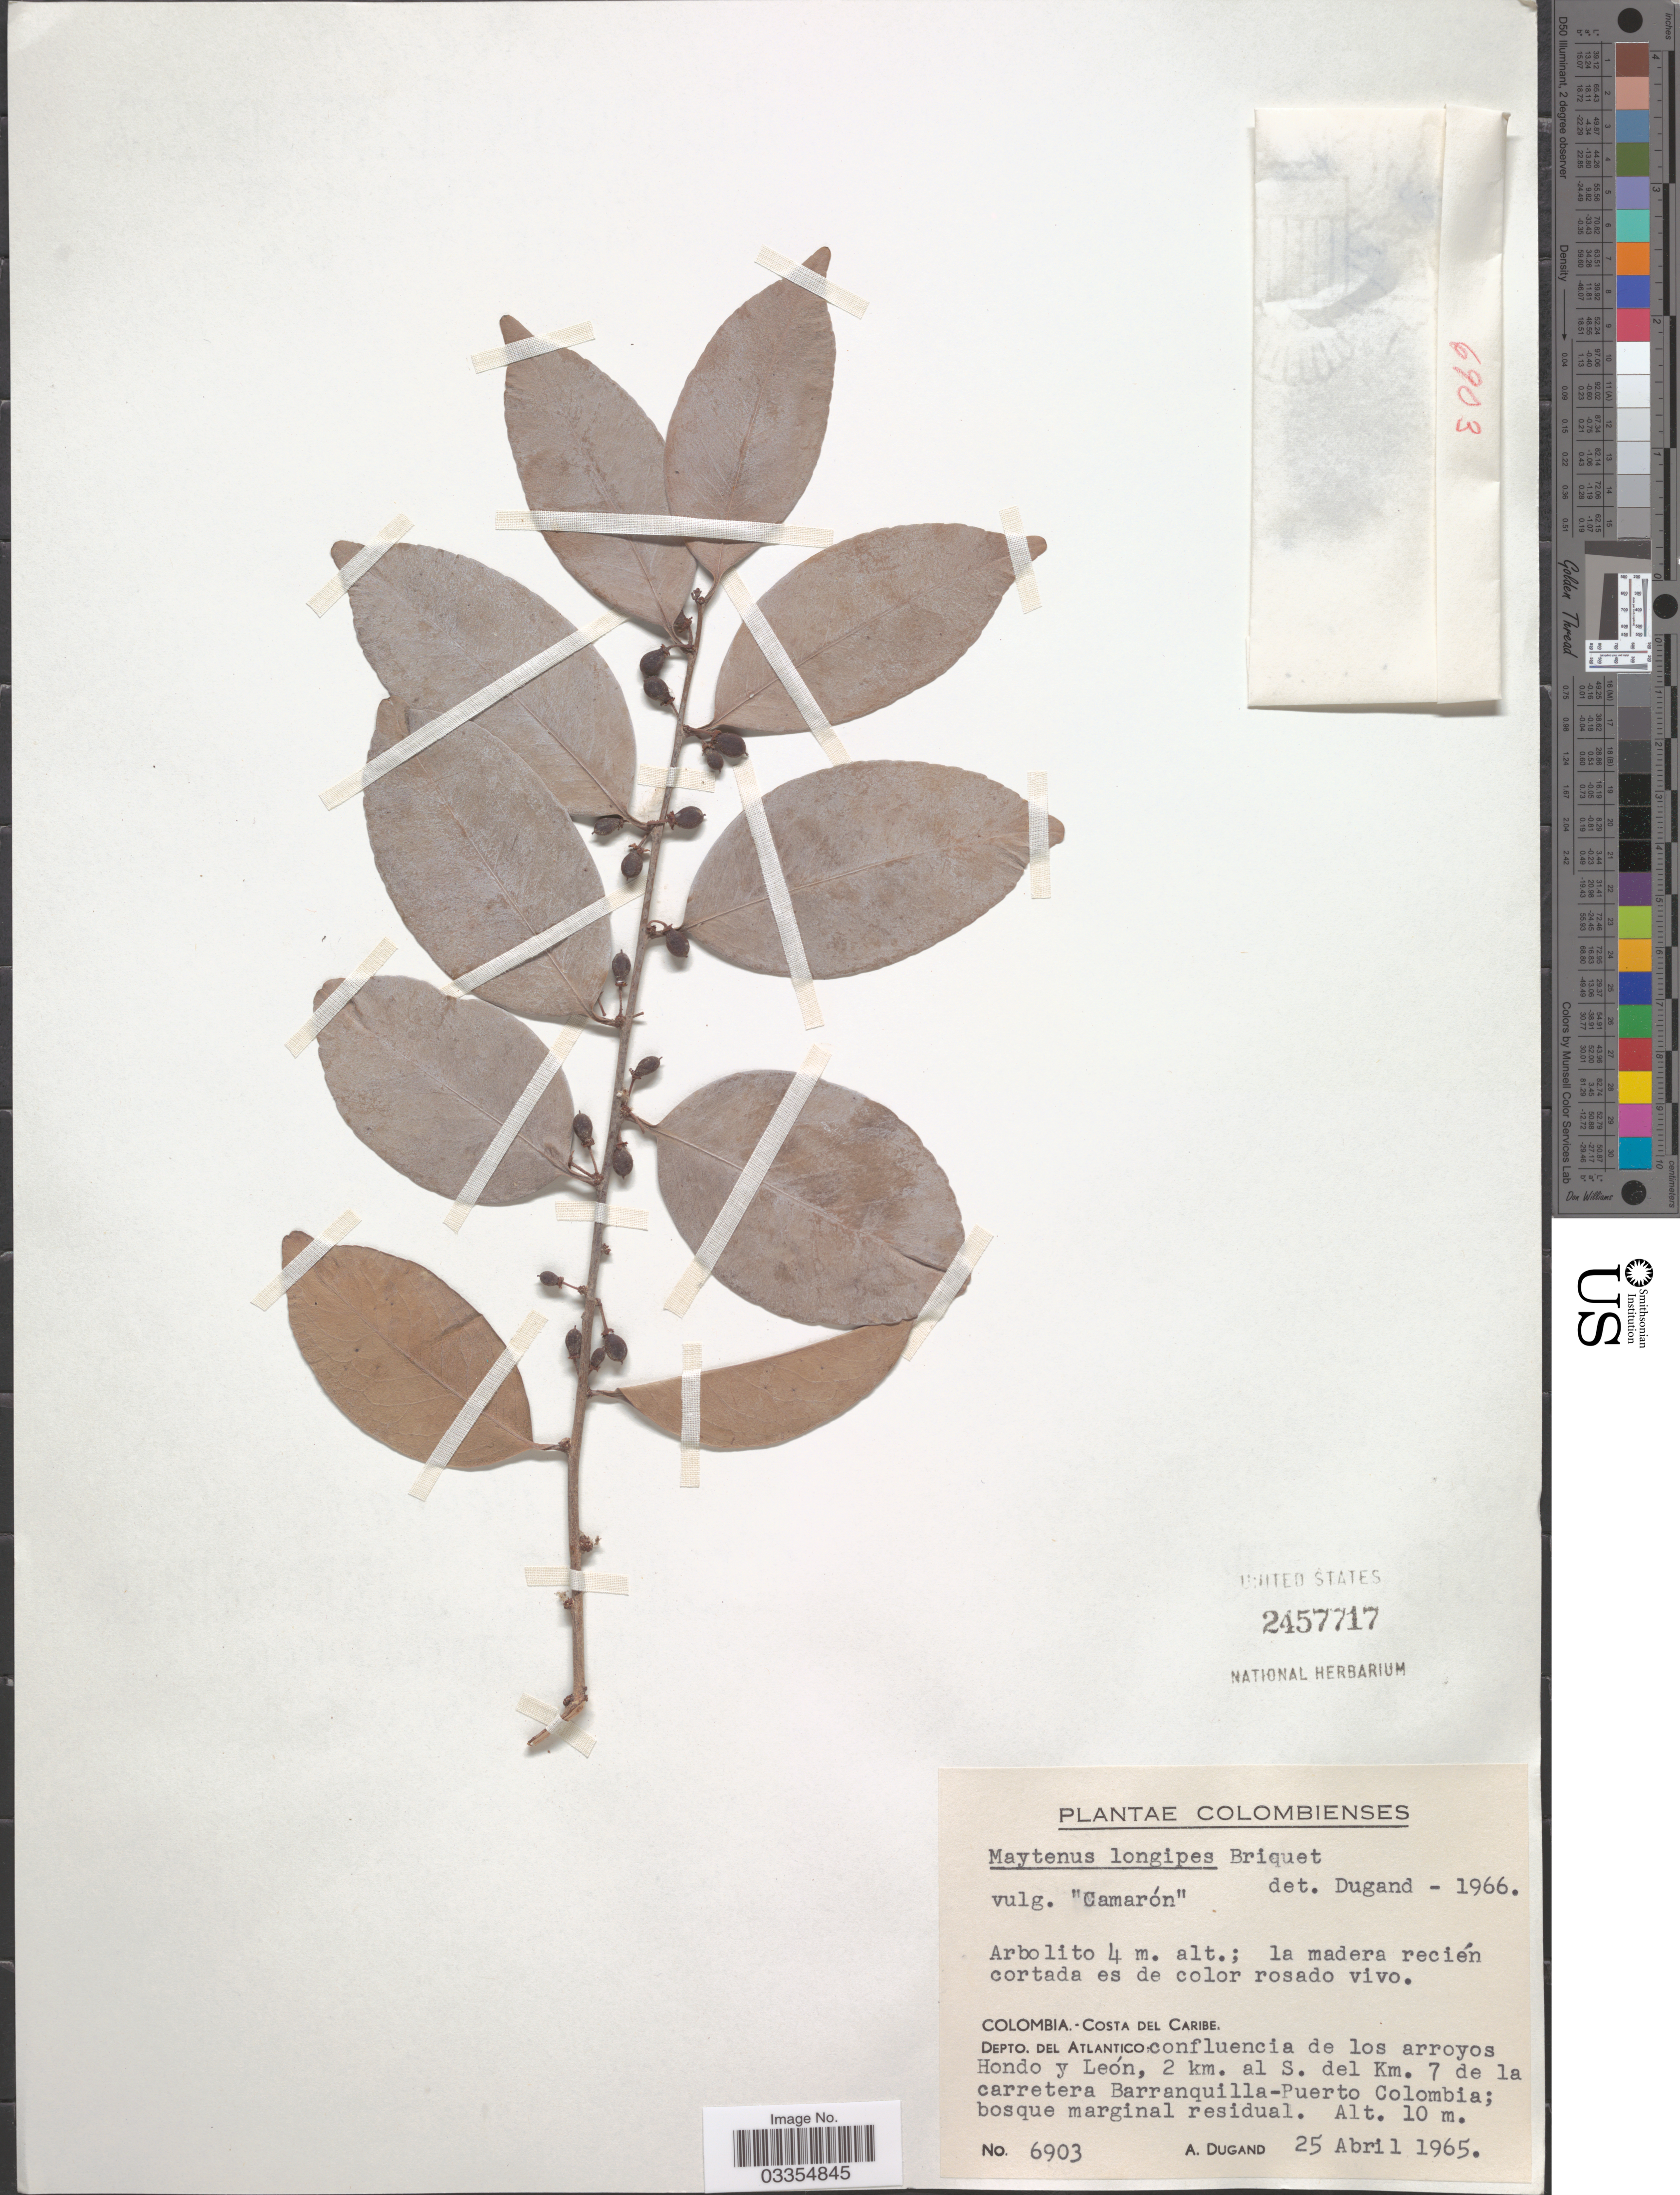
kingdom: Plantae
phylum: Tracheophyta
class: Magnoliopsida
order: Celastrales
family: Celastraceae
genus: Maytenus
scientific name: Maytenus longipes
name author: Briq.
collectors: A. Dugand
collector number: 6903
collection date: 1965-04-25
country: Colombia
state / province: Atlántico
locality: Costa del Caribe. Depto. del Atlantico: confluencia de los arroyos Hondo y León, 2 km. al S. del Km. 7 de la carretera Barranquilla-Puerto Colombia.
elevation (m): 10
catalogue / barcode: US 2457717